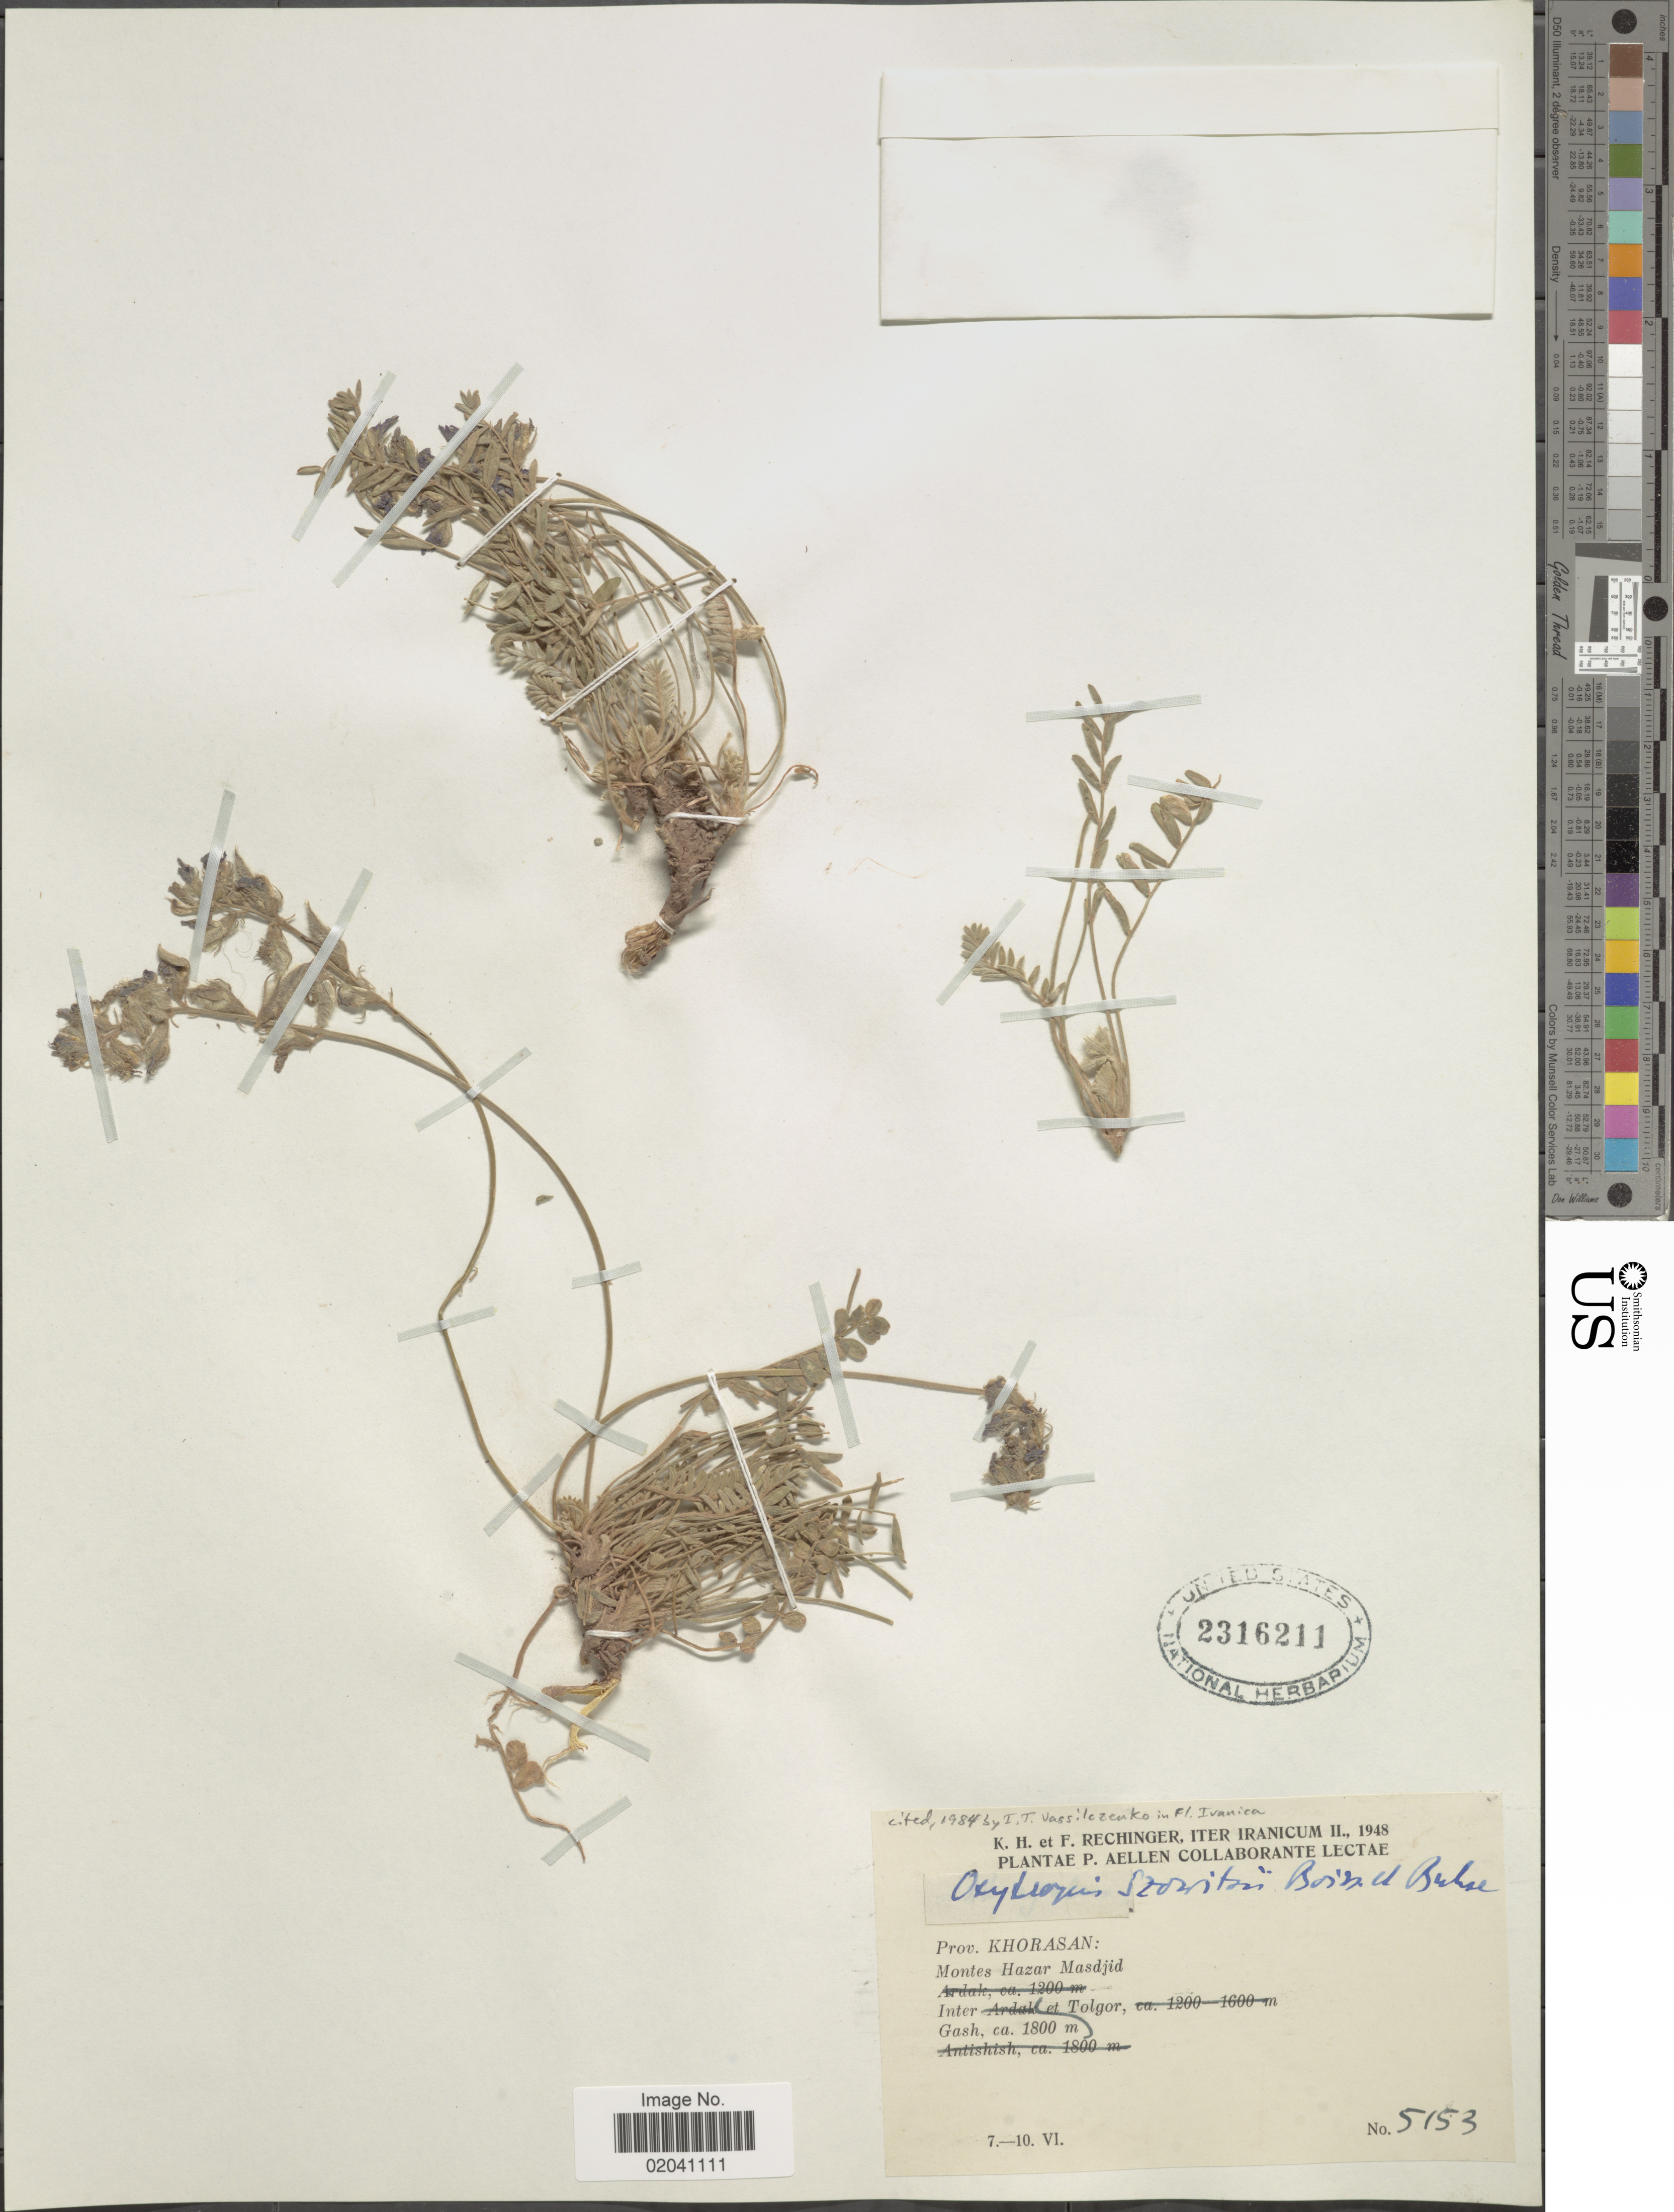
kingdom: Plantae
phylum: Tracheophyta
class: Magnoliopsida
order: Fabales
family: Fabaceae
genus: Oxytropis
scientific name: Oxytropis szovitsii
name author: Boiss. & Buhse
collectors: K. H. Rechinger & F. Rechinger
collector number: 5153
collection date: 1948-06-07/1948-06-10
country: Iran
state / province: Khorasan [obsolete]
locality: Iter Iranicum. Prov. Khorasan. Montes Hazar Masdjid. Inter Tolgor, Gash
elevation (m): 1800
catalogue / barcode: US 2316211